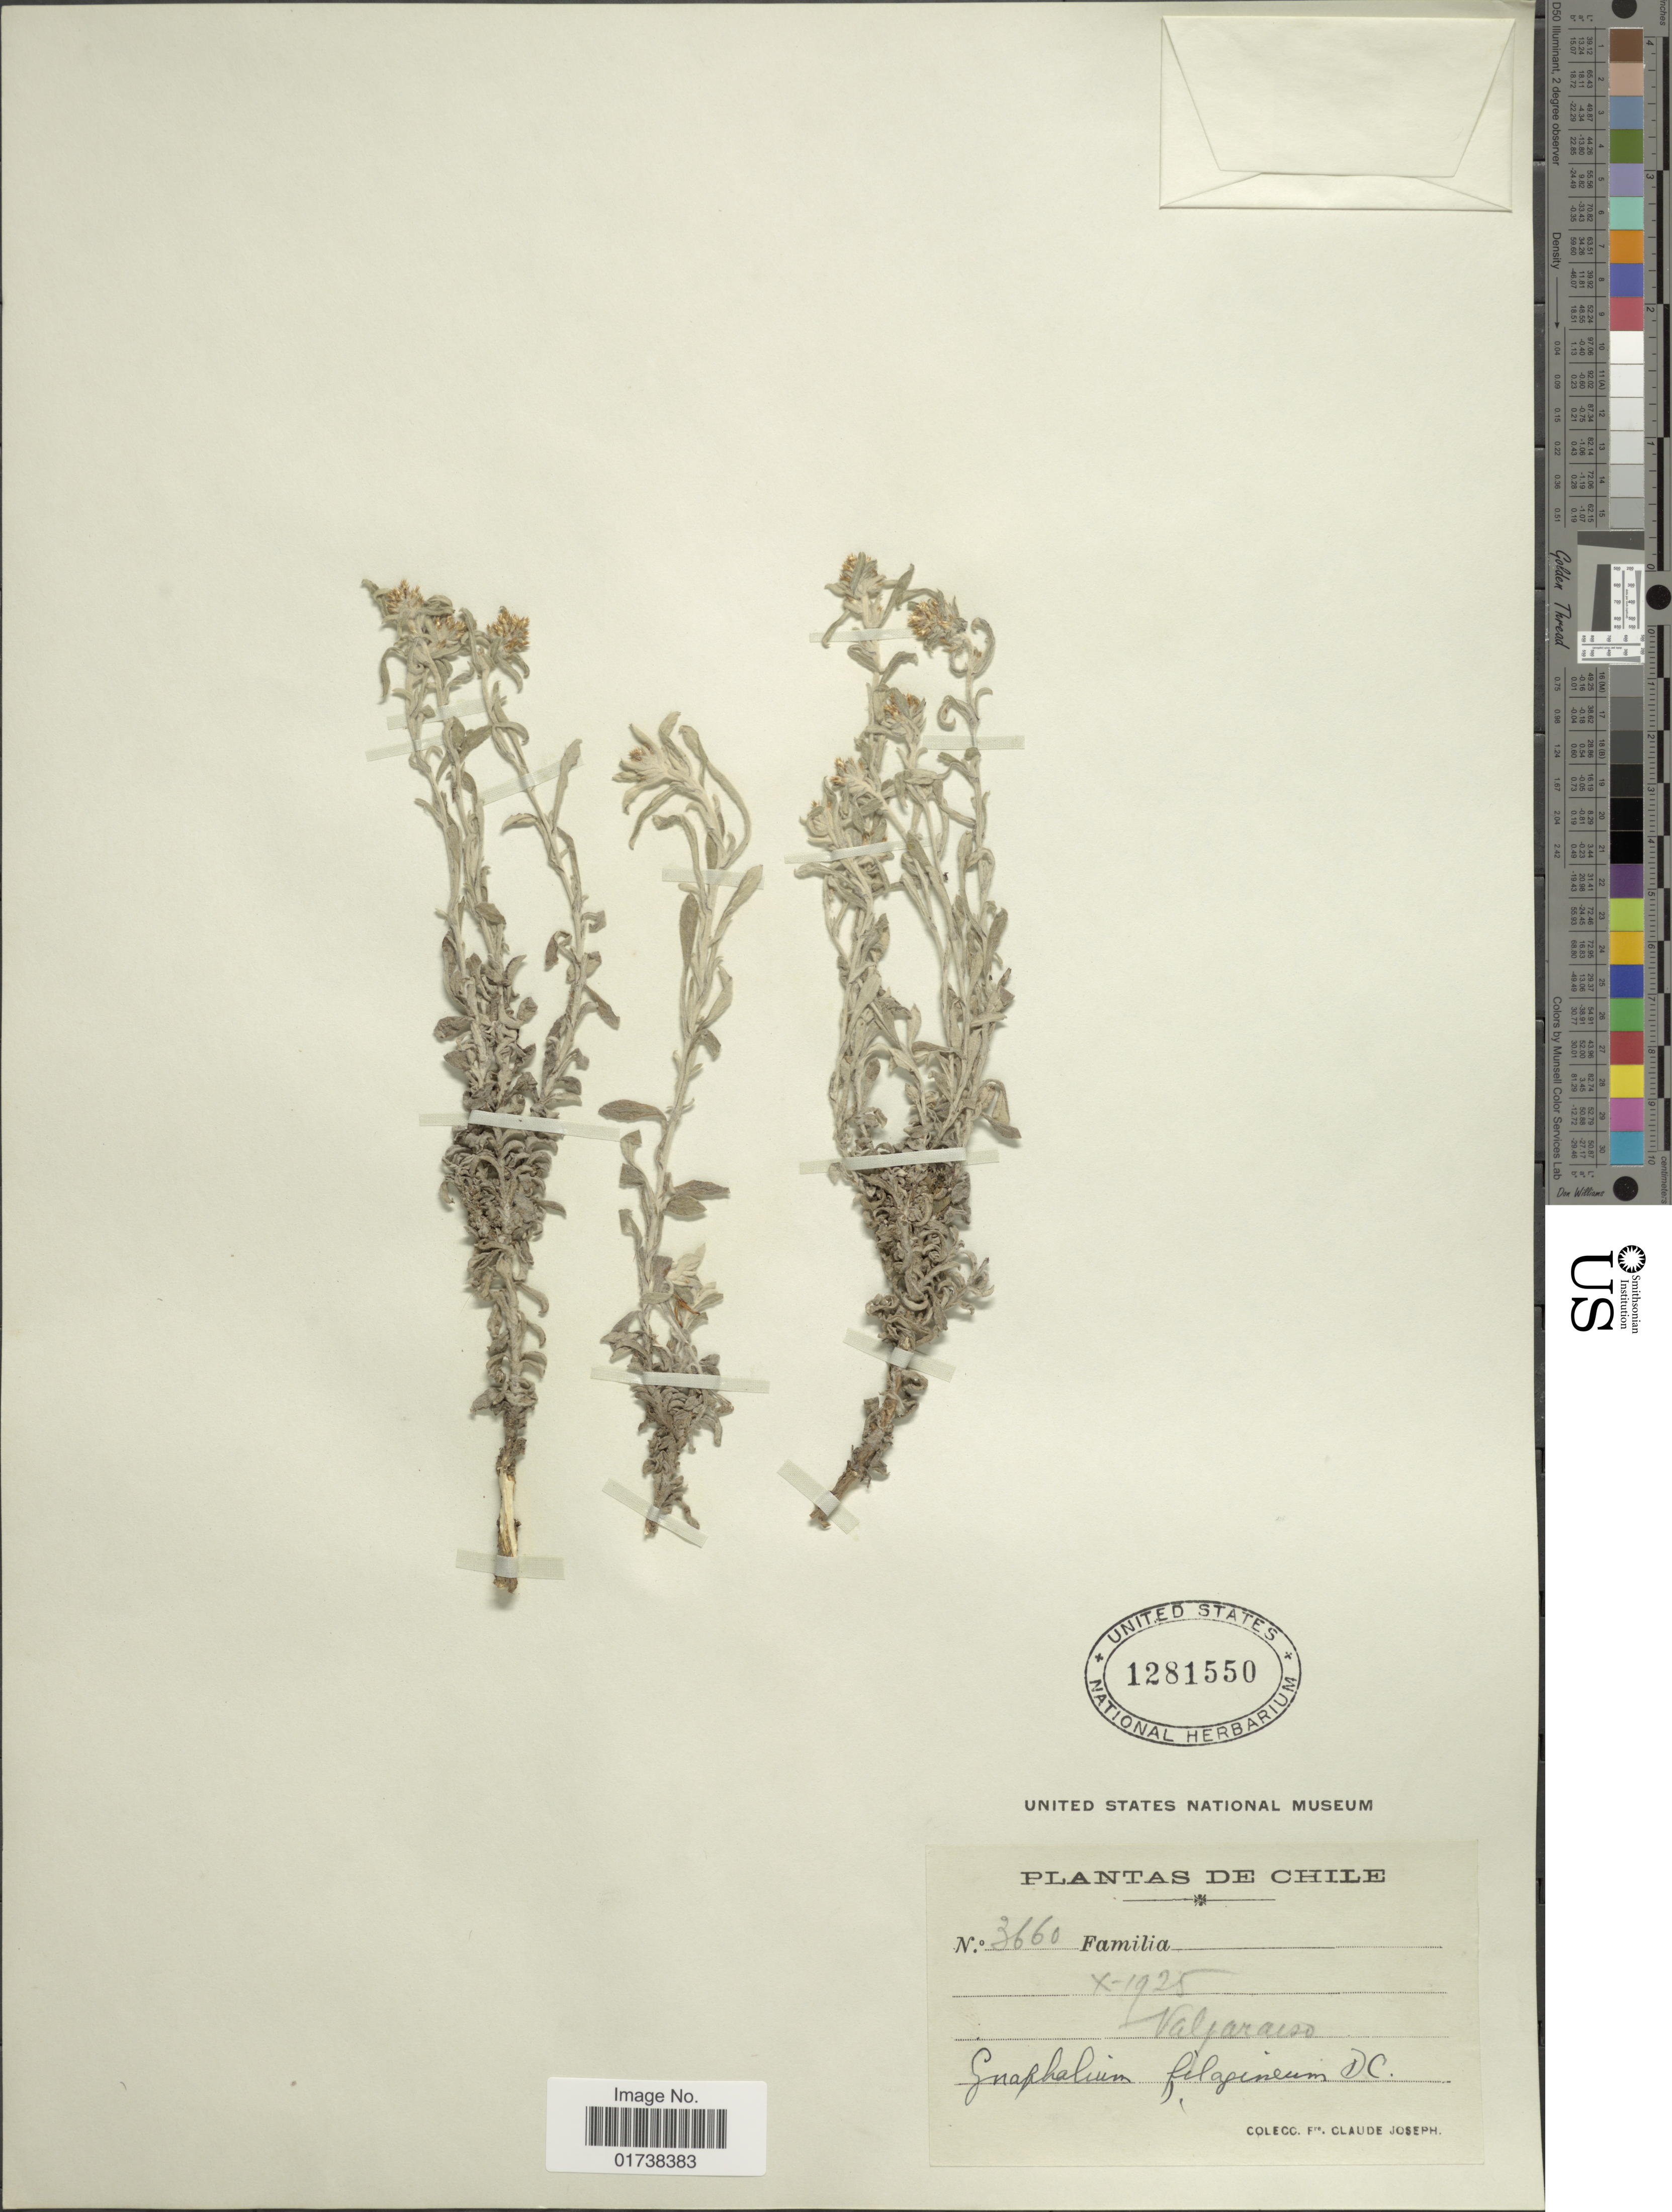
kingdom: Plantae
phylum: Tracheophyta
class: Magnoliopsida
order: Asterales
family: Asteraceae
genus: Gamochaeta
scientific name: Gamochaeta filaginea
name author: (DC.) Cabrera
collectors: Bro. Claude-Joseph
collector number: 3660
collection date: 1925-10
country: Chile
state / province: Valparaíso (V)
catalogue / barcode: US 1291550